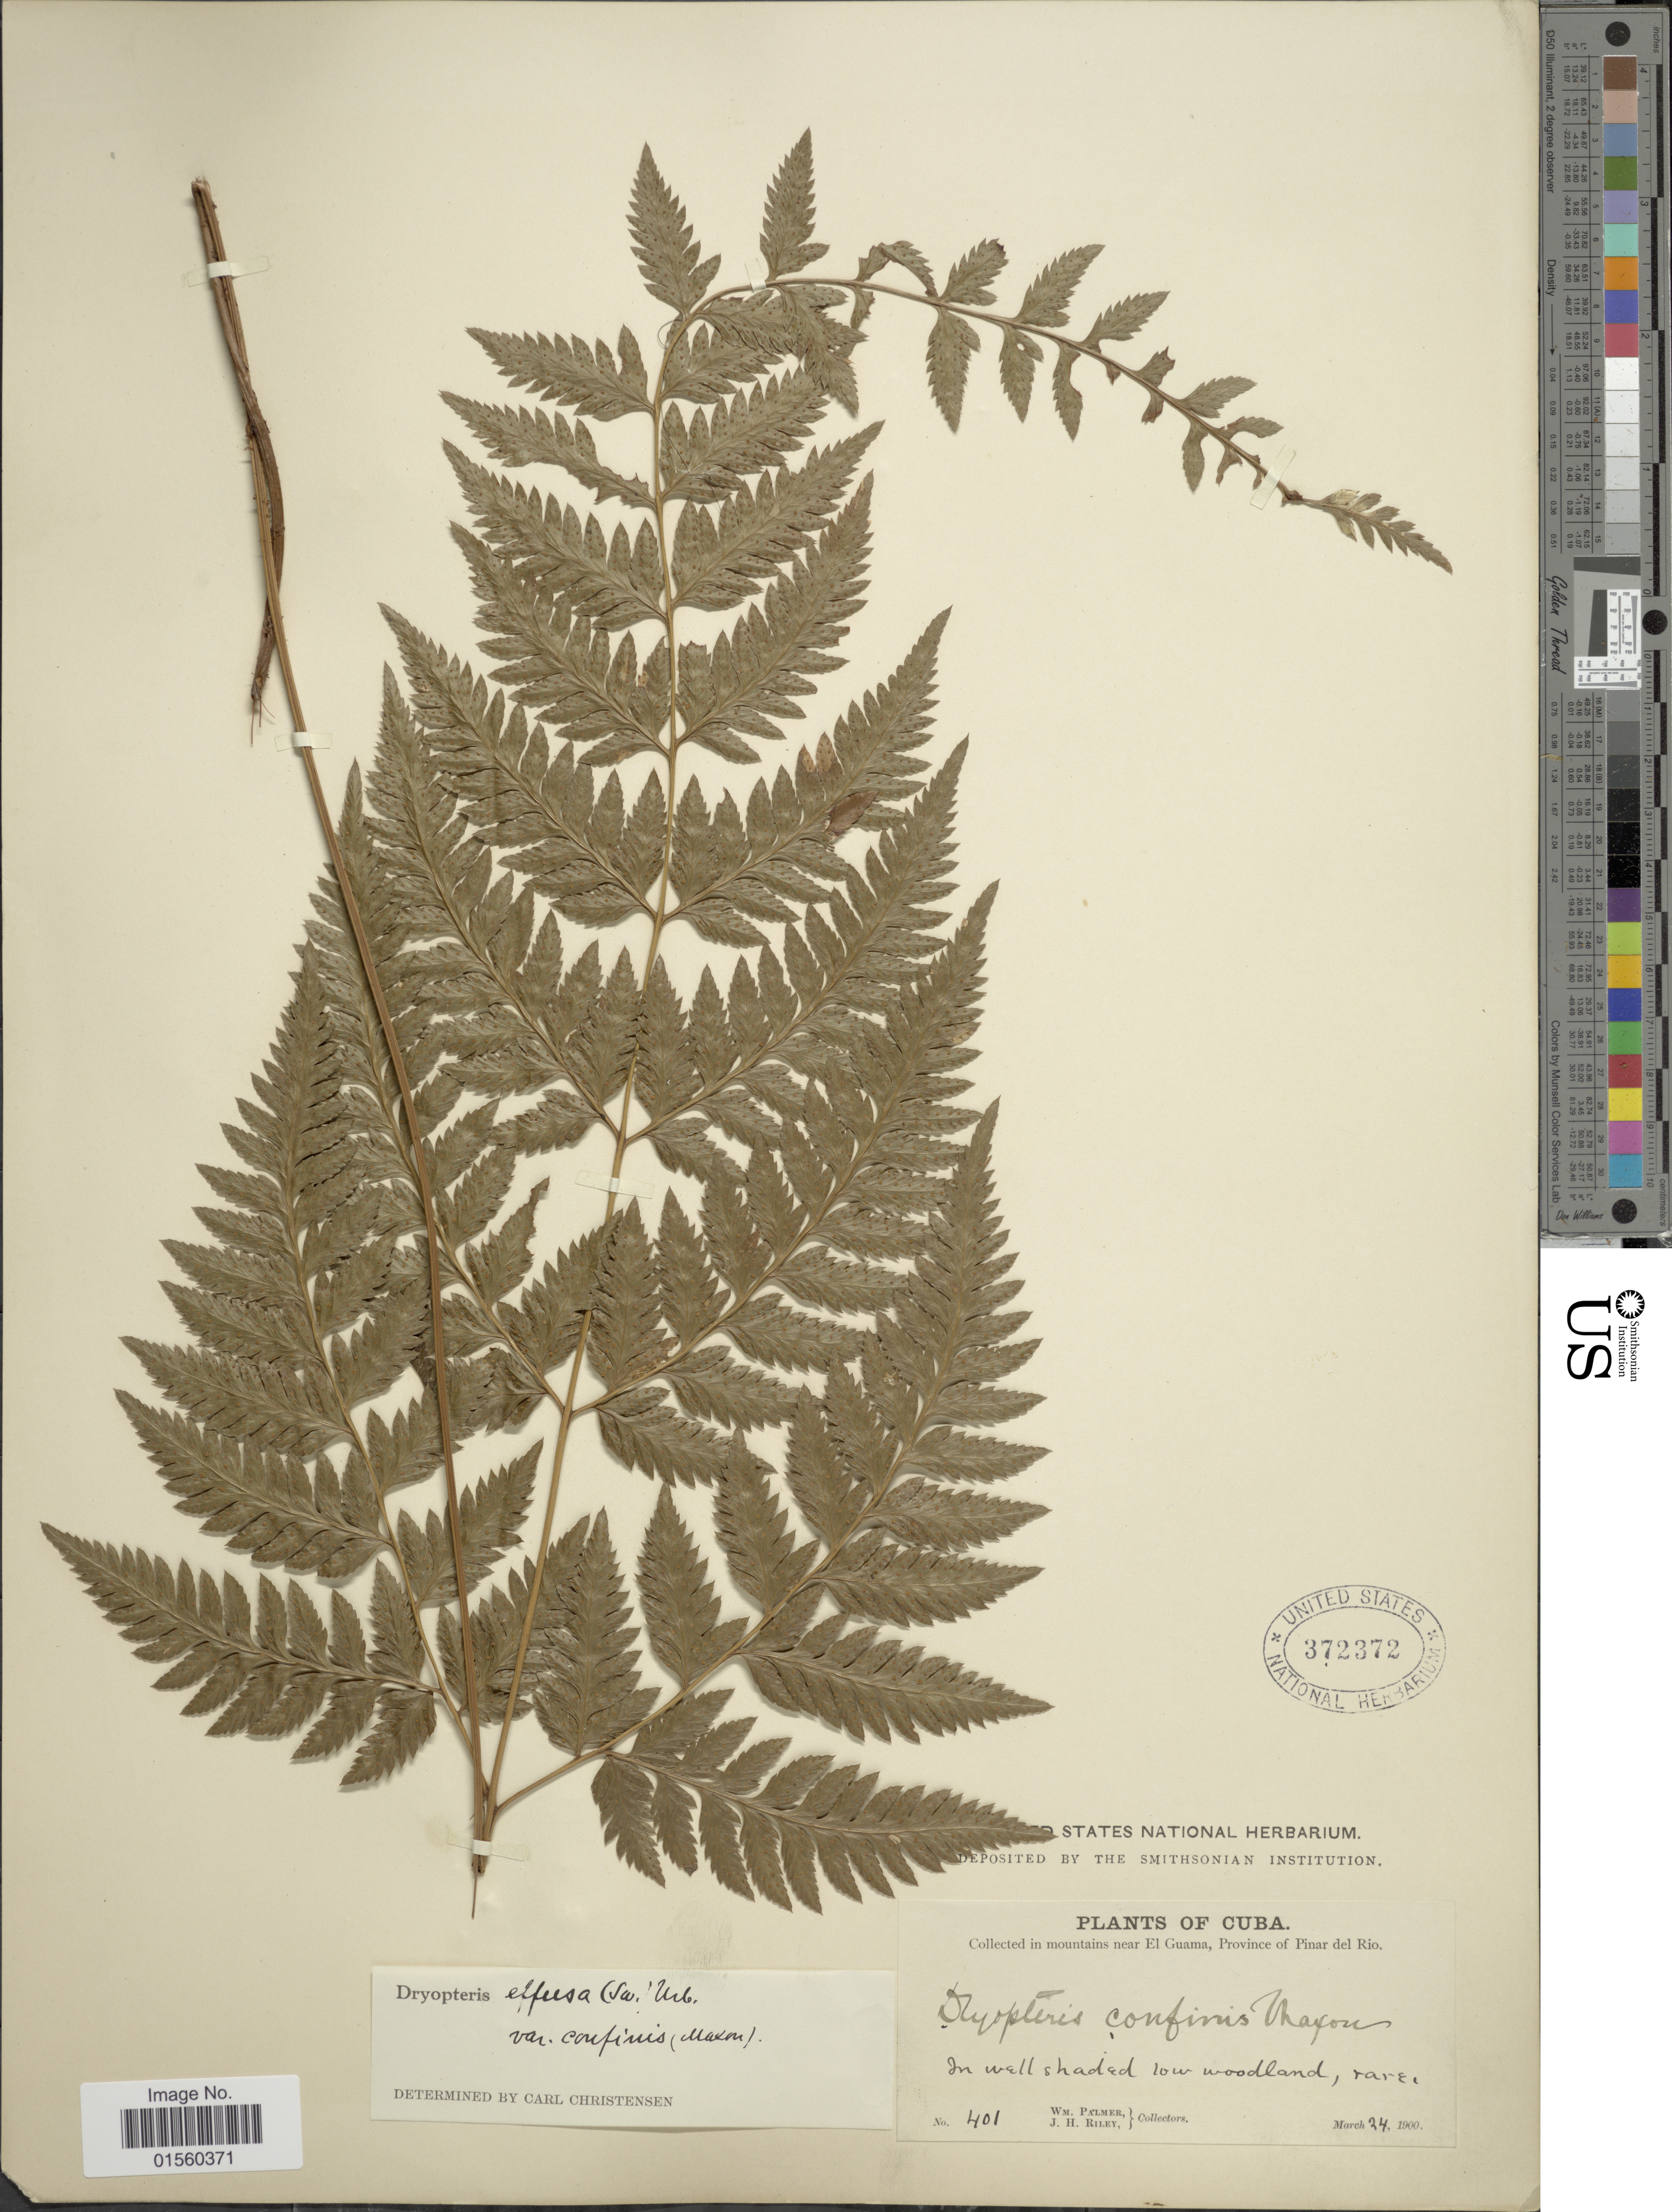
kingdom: Plantae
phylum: Tracheophyta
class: Polypodiopsida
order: Polypodiales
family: Dryopteridaceae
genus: Parapolystichum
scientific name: Parapolystichum confine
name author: (Maxon ex C. Chr.) Labiak et al.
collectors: W. Palmer & J. H. Riley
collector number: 401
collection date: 1900-03-24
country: Cuba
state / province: Pinar del Río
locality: Mountains near El Guama, Province of Pinar del Rio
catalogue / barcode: US 372372